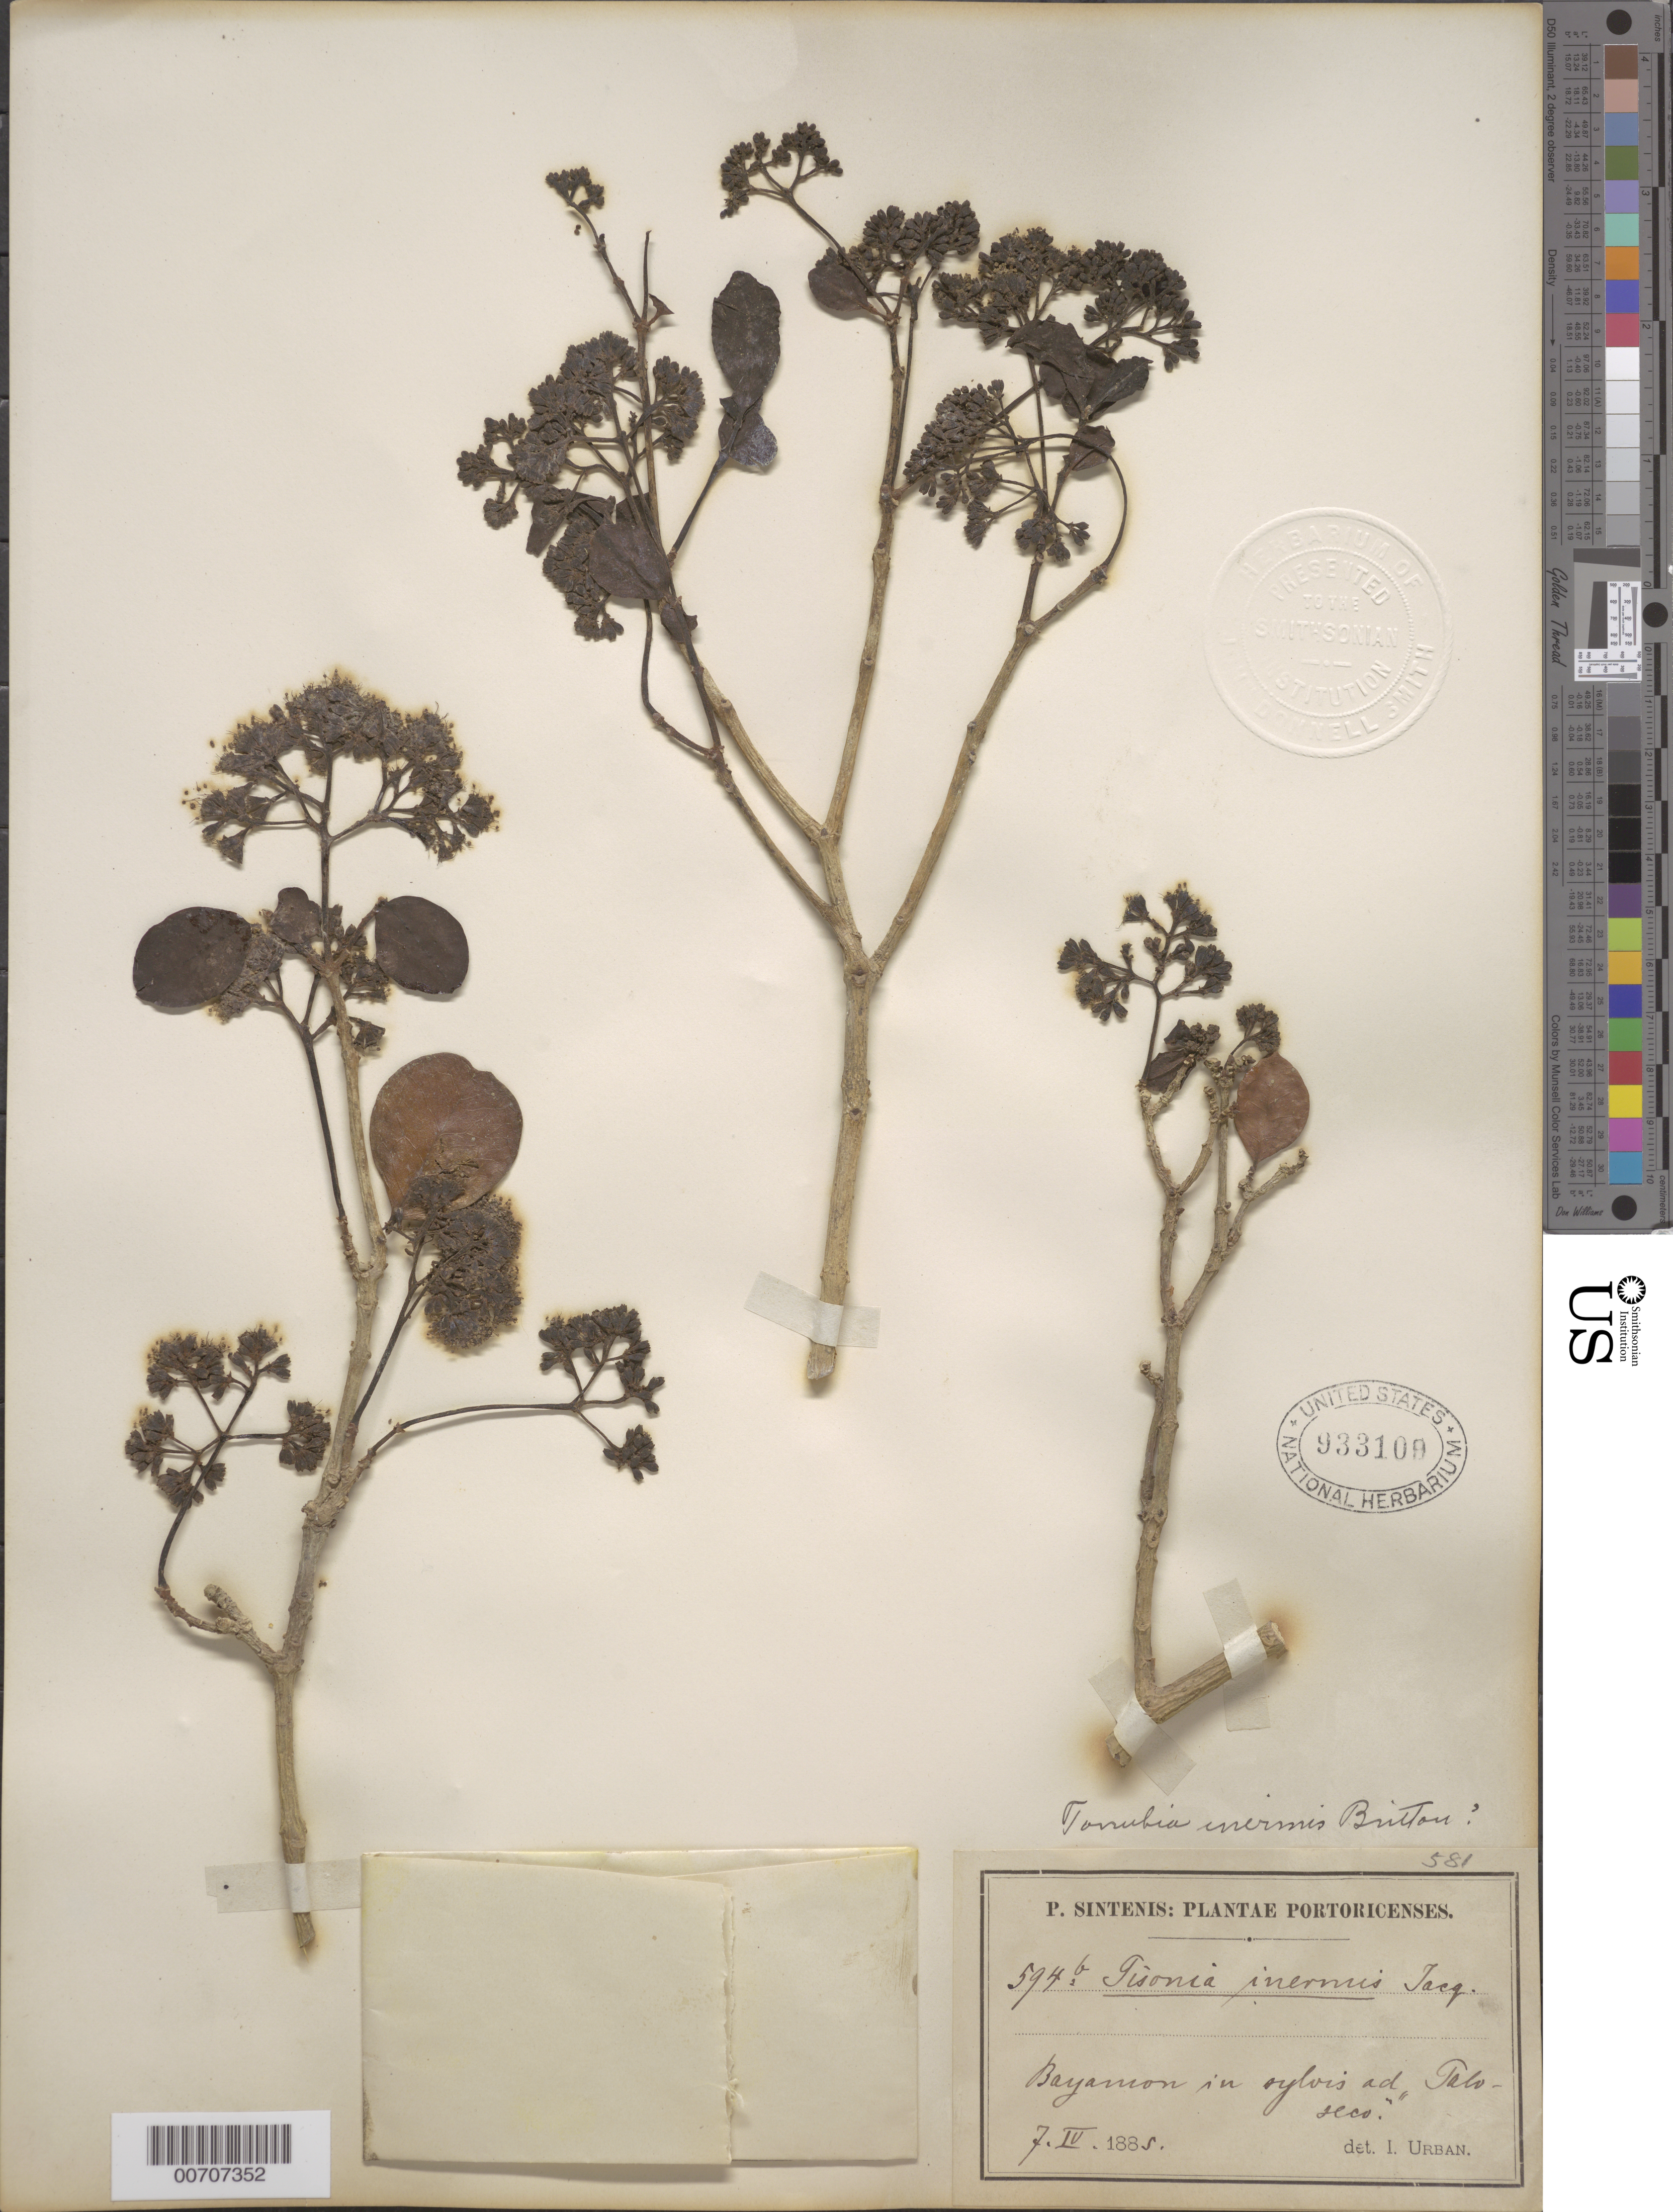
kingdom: Plantae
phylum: Tracheophyta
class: Magnoliopsida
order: Caryophyllales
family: Nyctaginaceae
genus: Guapira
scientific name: Guapira fragrans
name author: (Dum. Cours.) Little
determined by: Strong, Mark T., (BOT), Smithsonian Institution - National Museum of Natural History (UNITED STATES)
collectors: P. Sintenis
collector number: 594 b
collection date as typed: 07 Apr 1885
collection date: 1885-04-07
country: Puerto Rico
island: Greater Antilles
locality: Bayamon in sylvis ad Palo-seco.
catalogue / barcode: US 933109